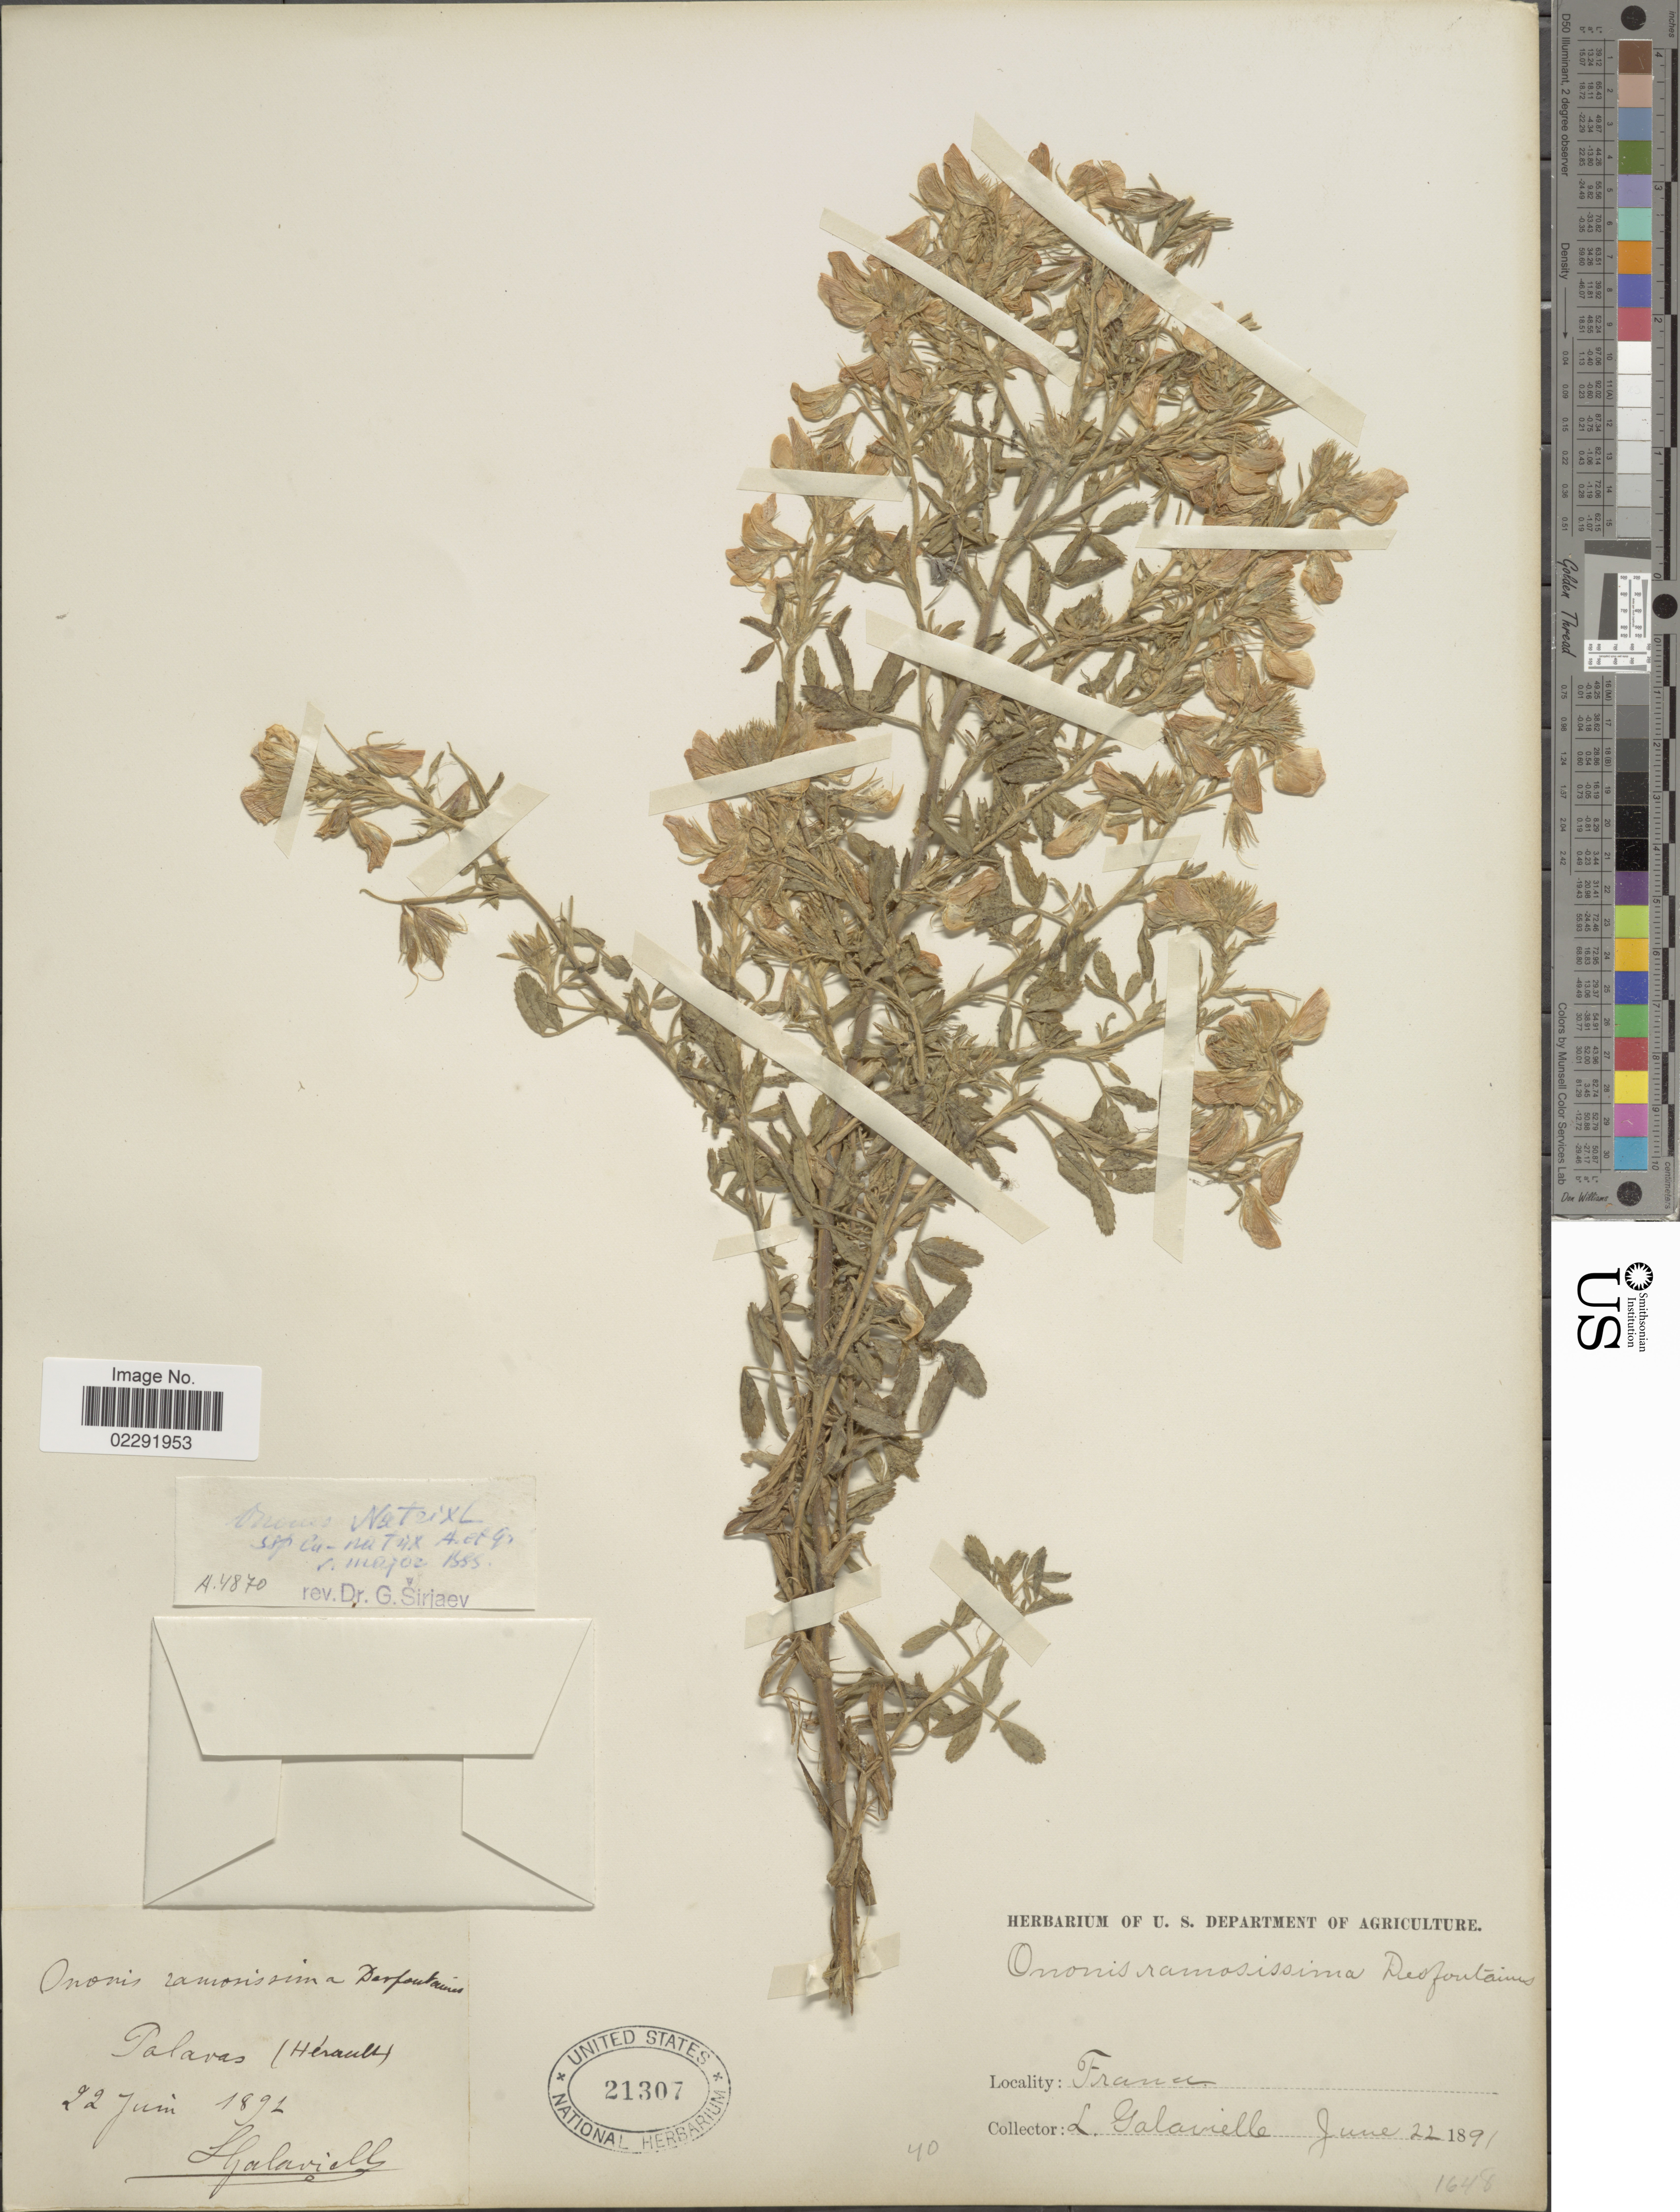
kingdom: Plantae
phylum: Tracheophyta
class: Magnoliopsida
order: Fabales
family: Fabaceae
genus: Ononis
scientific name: Ononis natrix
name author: L.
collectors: Galavielle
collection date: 1892-06-22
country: France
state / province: Occitanie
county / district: Hérault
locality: Palavas (Herault).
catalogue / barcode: US 21307